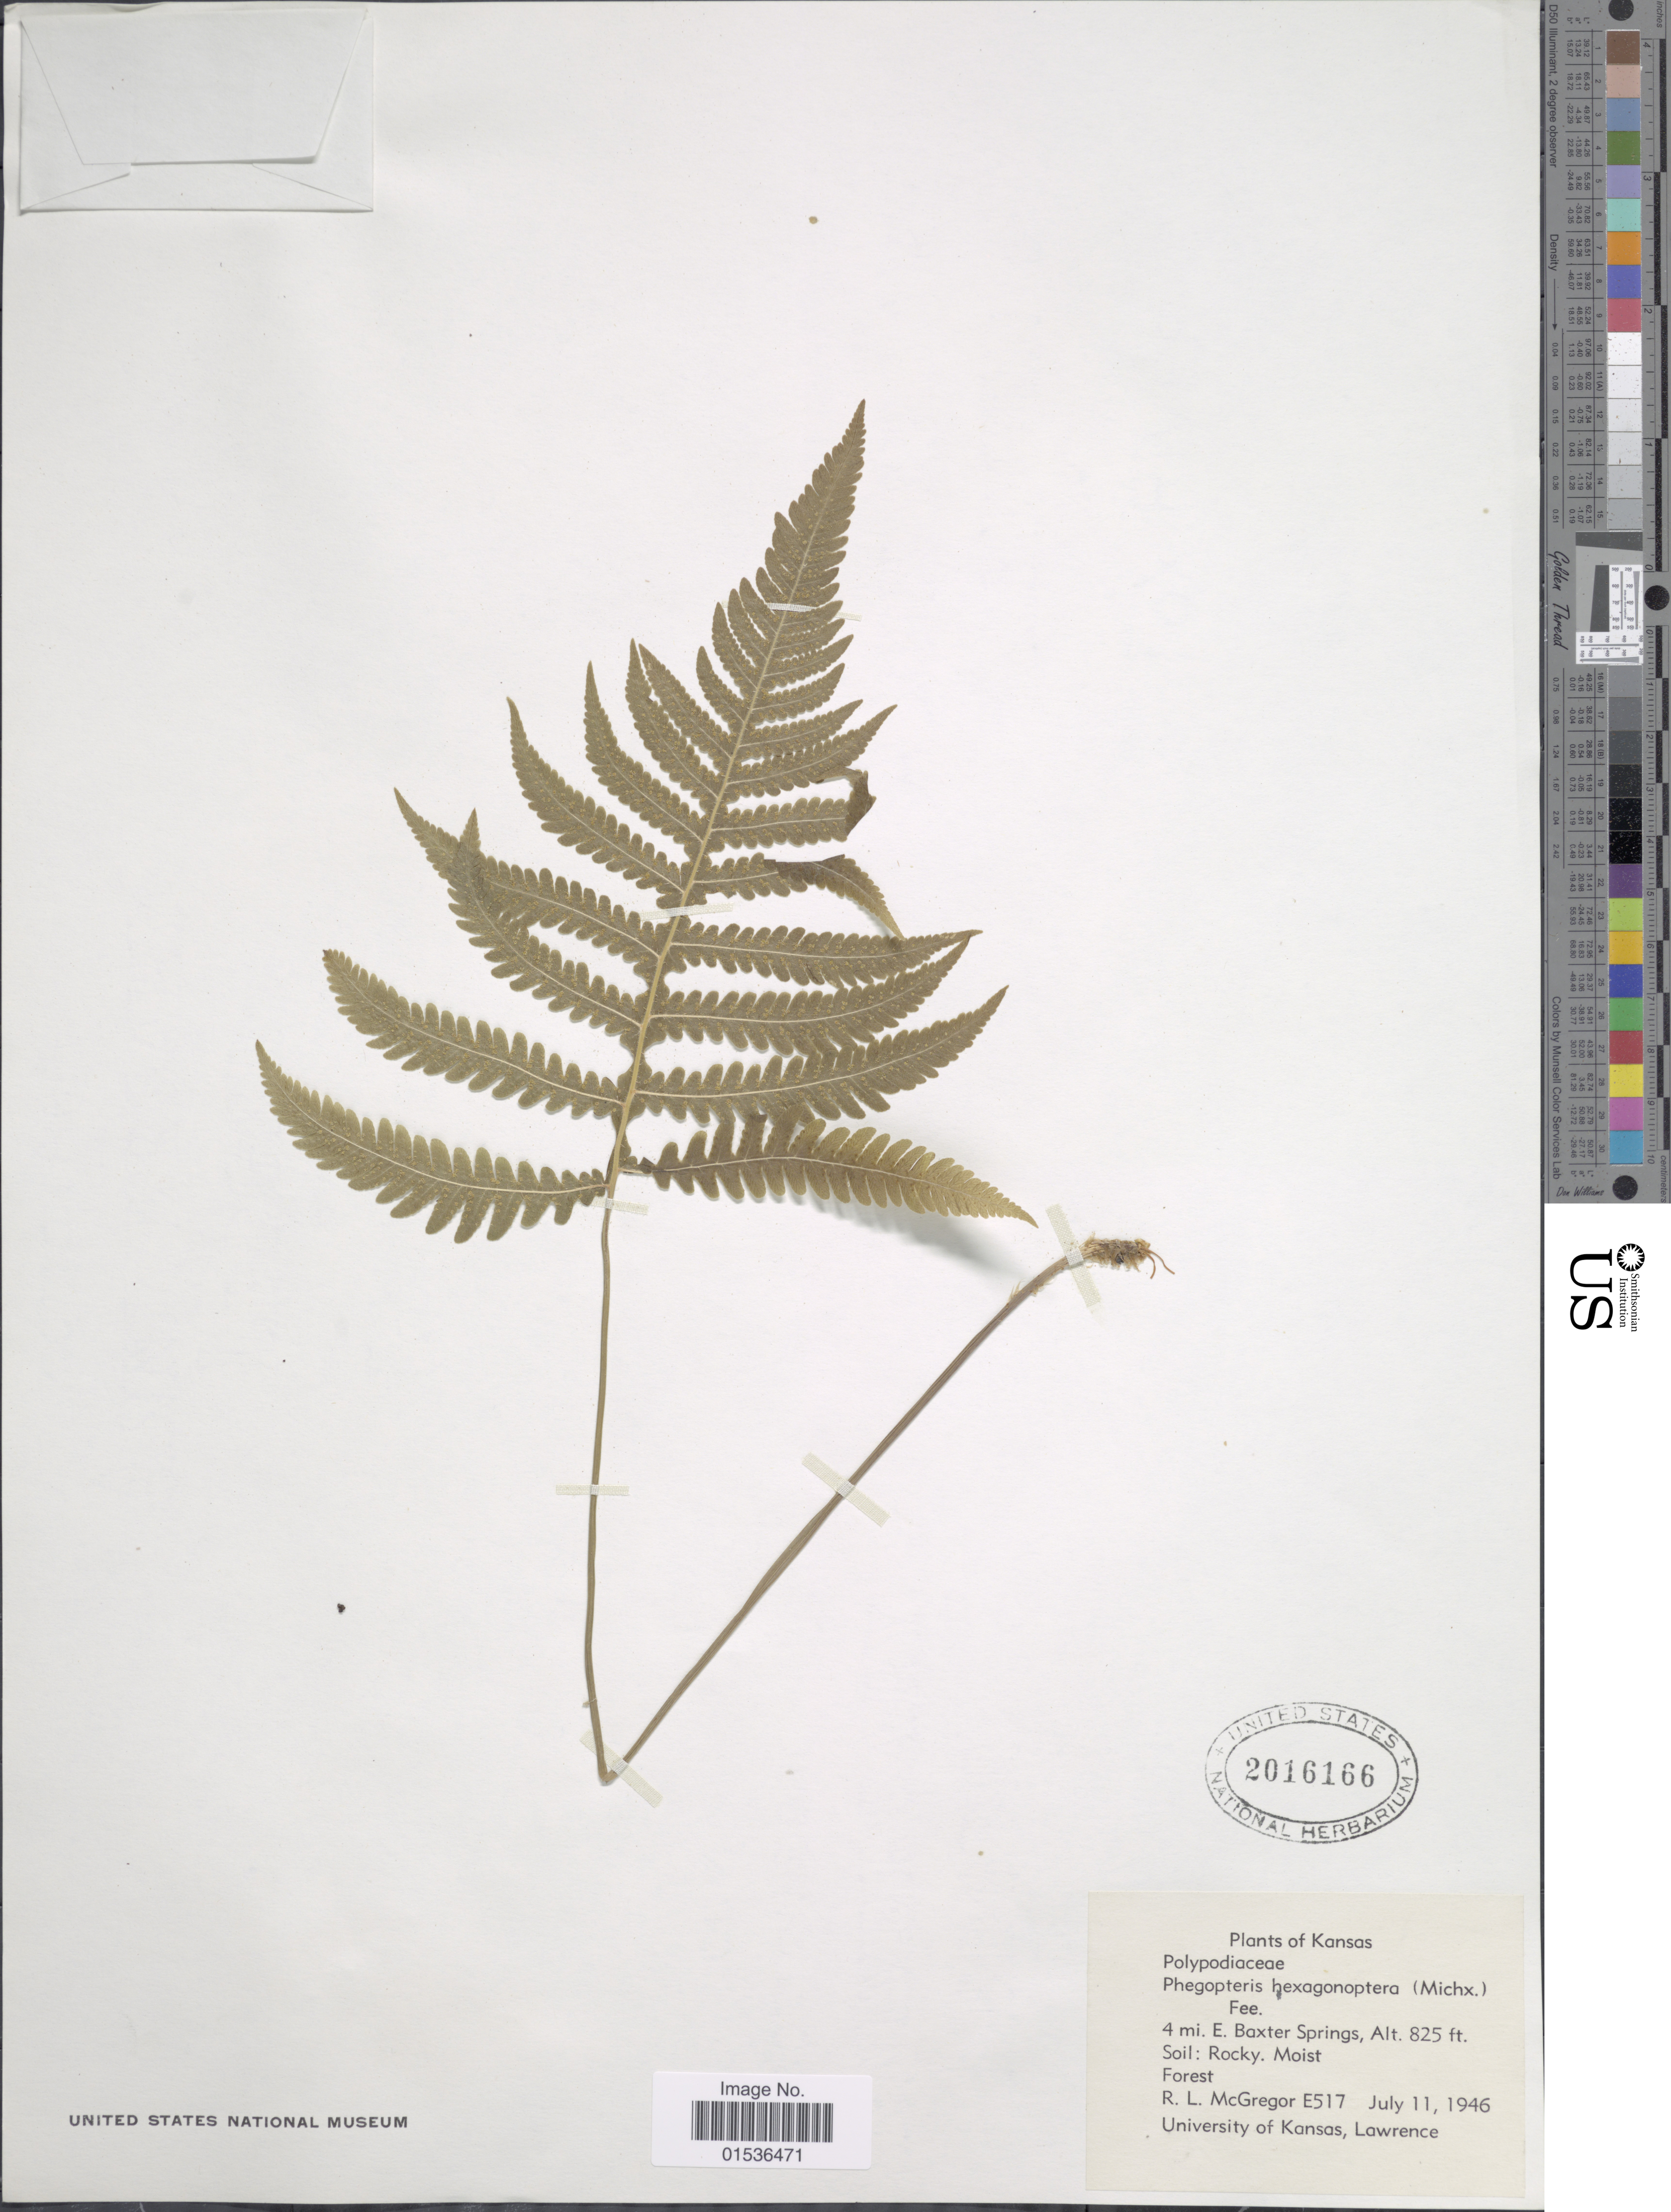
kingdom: Plantae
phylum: Tracheophyta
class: Polypodiopsida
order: Polypodiales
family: Thelypteridaceae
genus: Phegopteris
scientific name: Phegopteris hexagonoptera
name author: (Michx.) Fée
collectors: R. McGregor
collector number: E517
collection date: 1946-07-11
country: United States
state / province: Kansas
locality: Kansas, 4 mi. E. Baxter Springs.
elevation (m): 251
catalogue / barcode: US 2016166